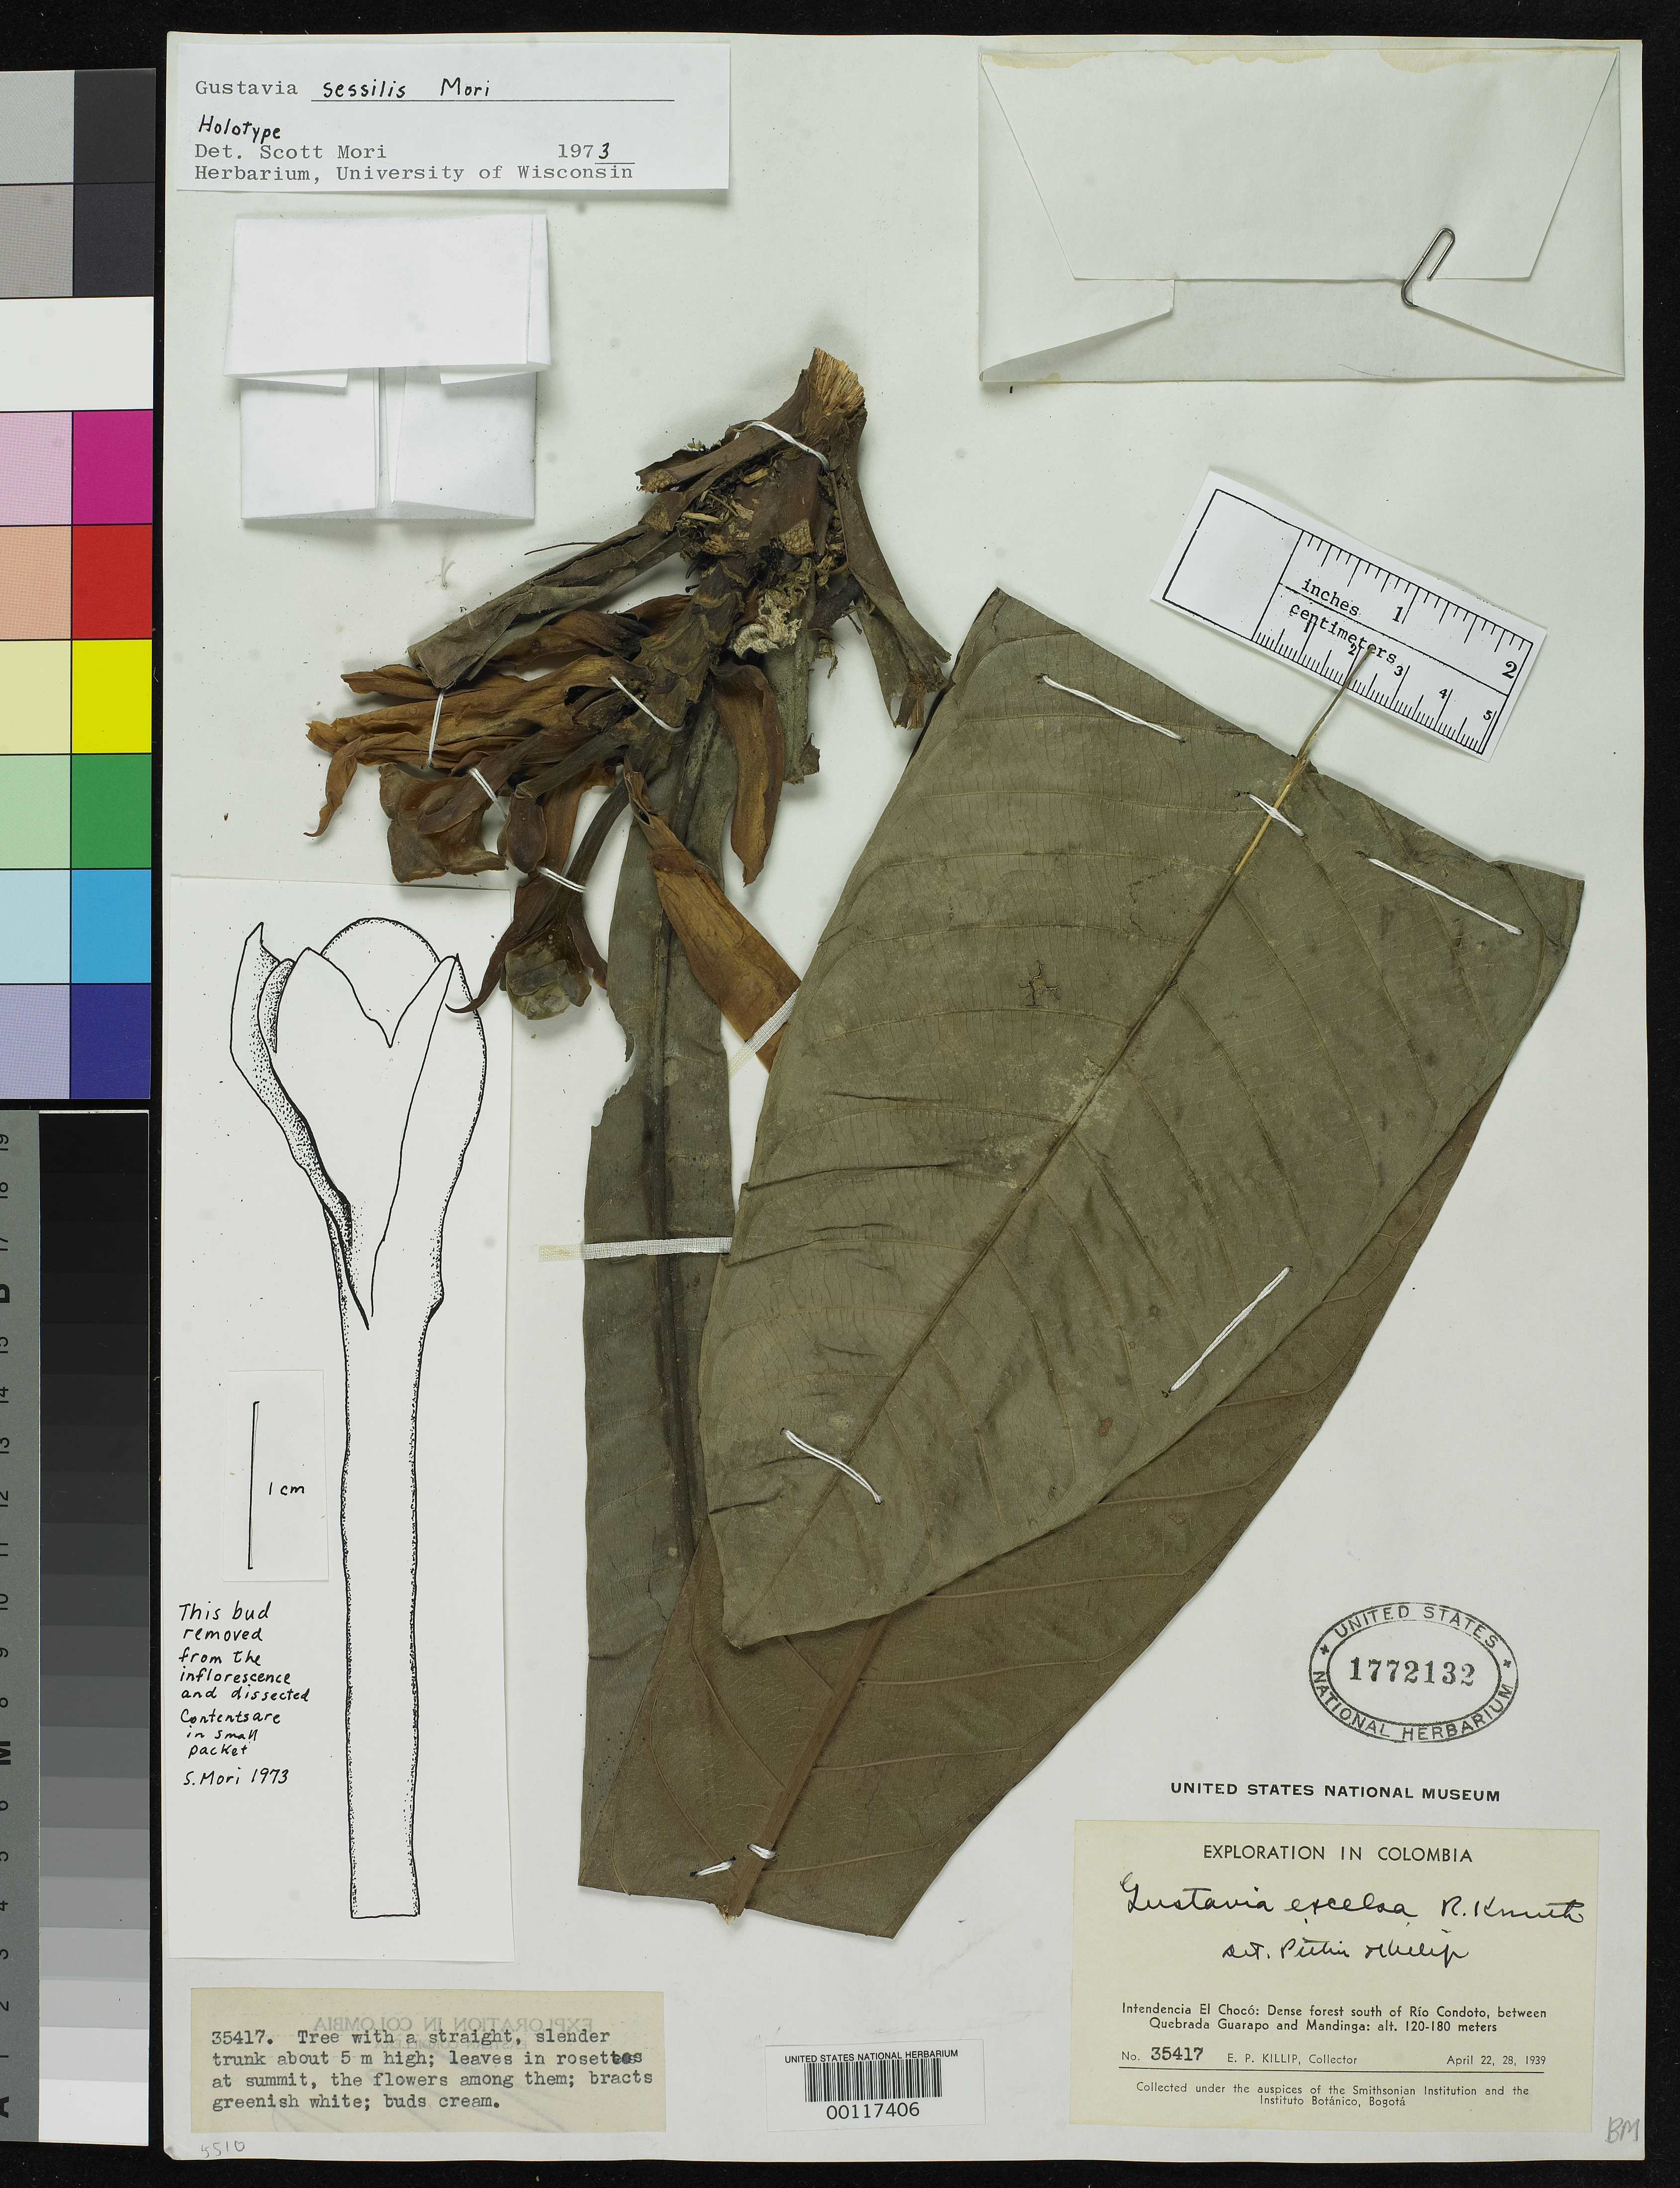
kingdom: Plantae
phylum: Tracheophyta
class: Magnoliopsida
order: Ericales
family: Lecythidaceae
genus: Gustavia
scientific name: Gustavia sessilis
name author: S.A. Mori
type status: Holotype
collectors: E. P. Killip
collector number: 35427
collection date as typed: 28 Apr 1939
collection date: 1939-04-28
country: Colombia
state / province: Chocó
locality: S of Rio Condoto, between Quebrada Guarapo and Mandinga.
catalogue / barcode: US 1772132